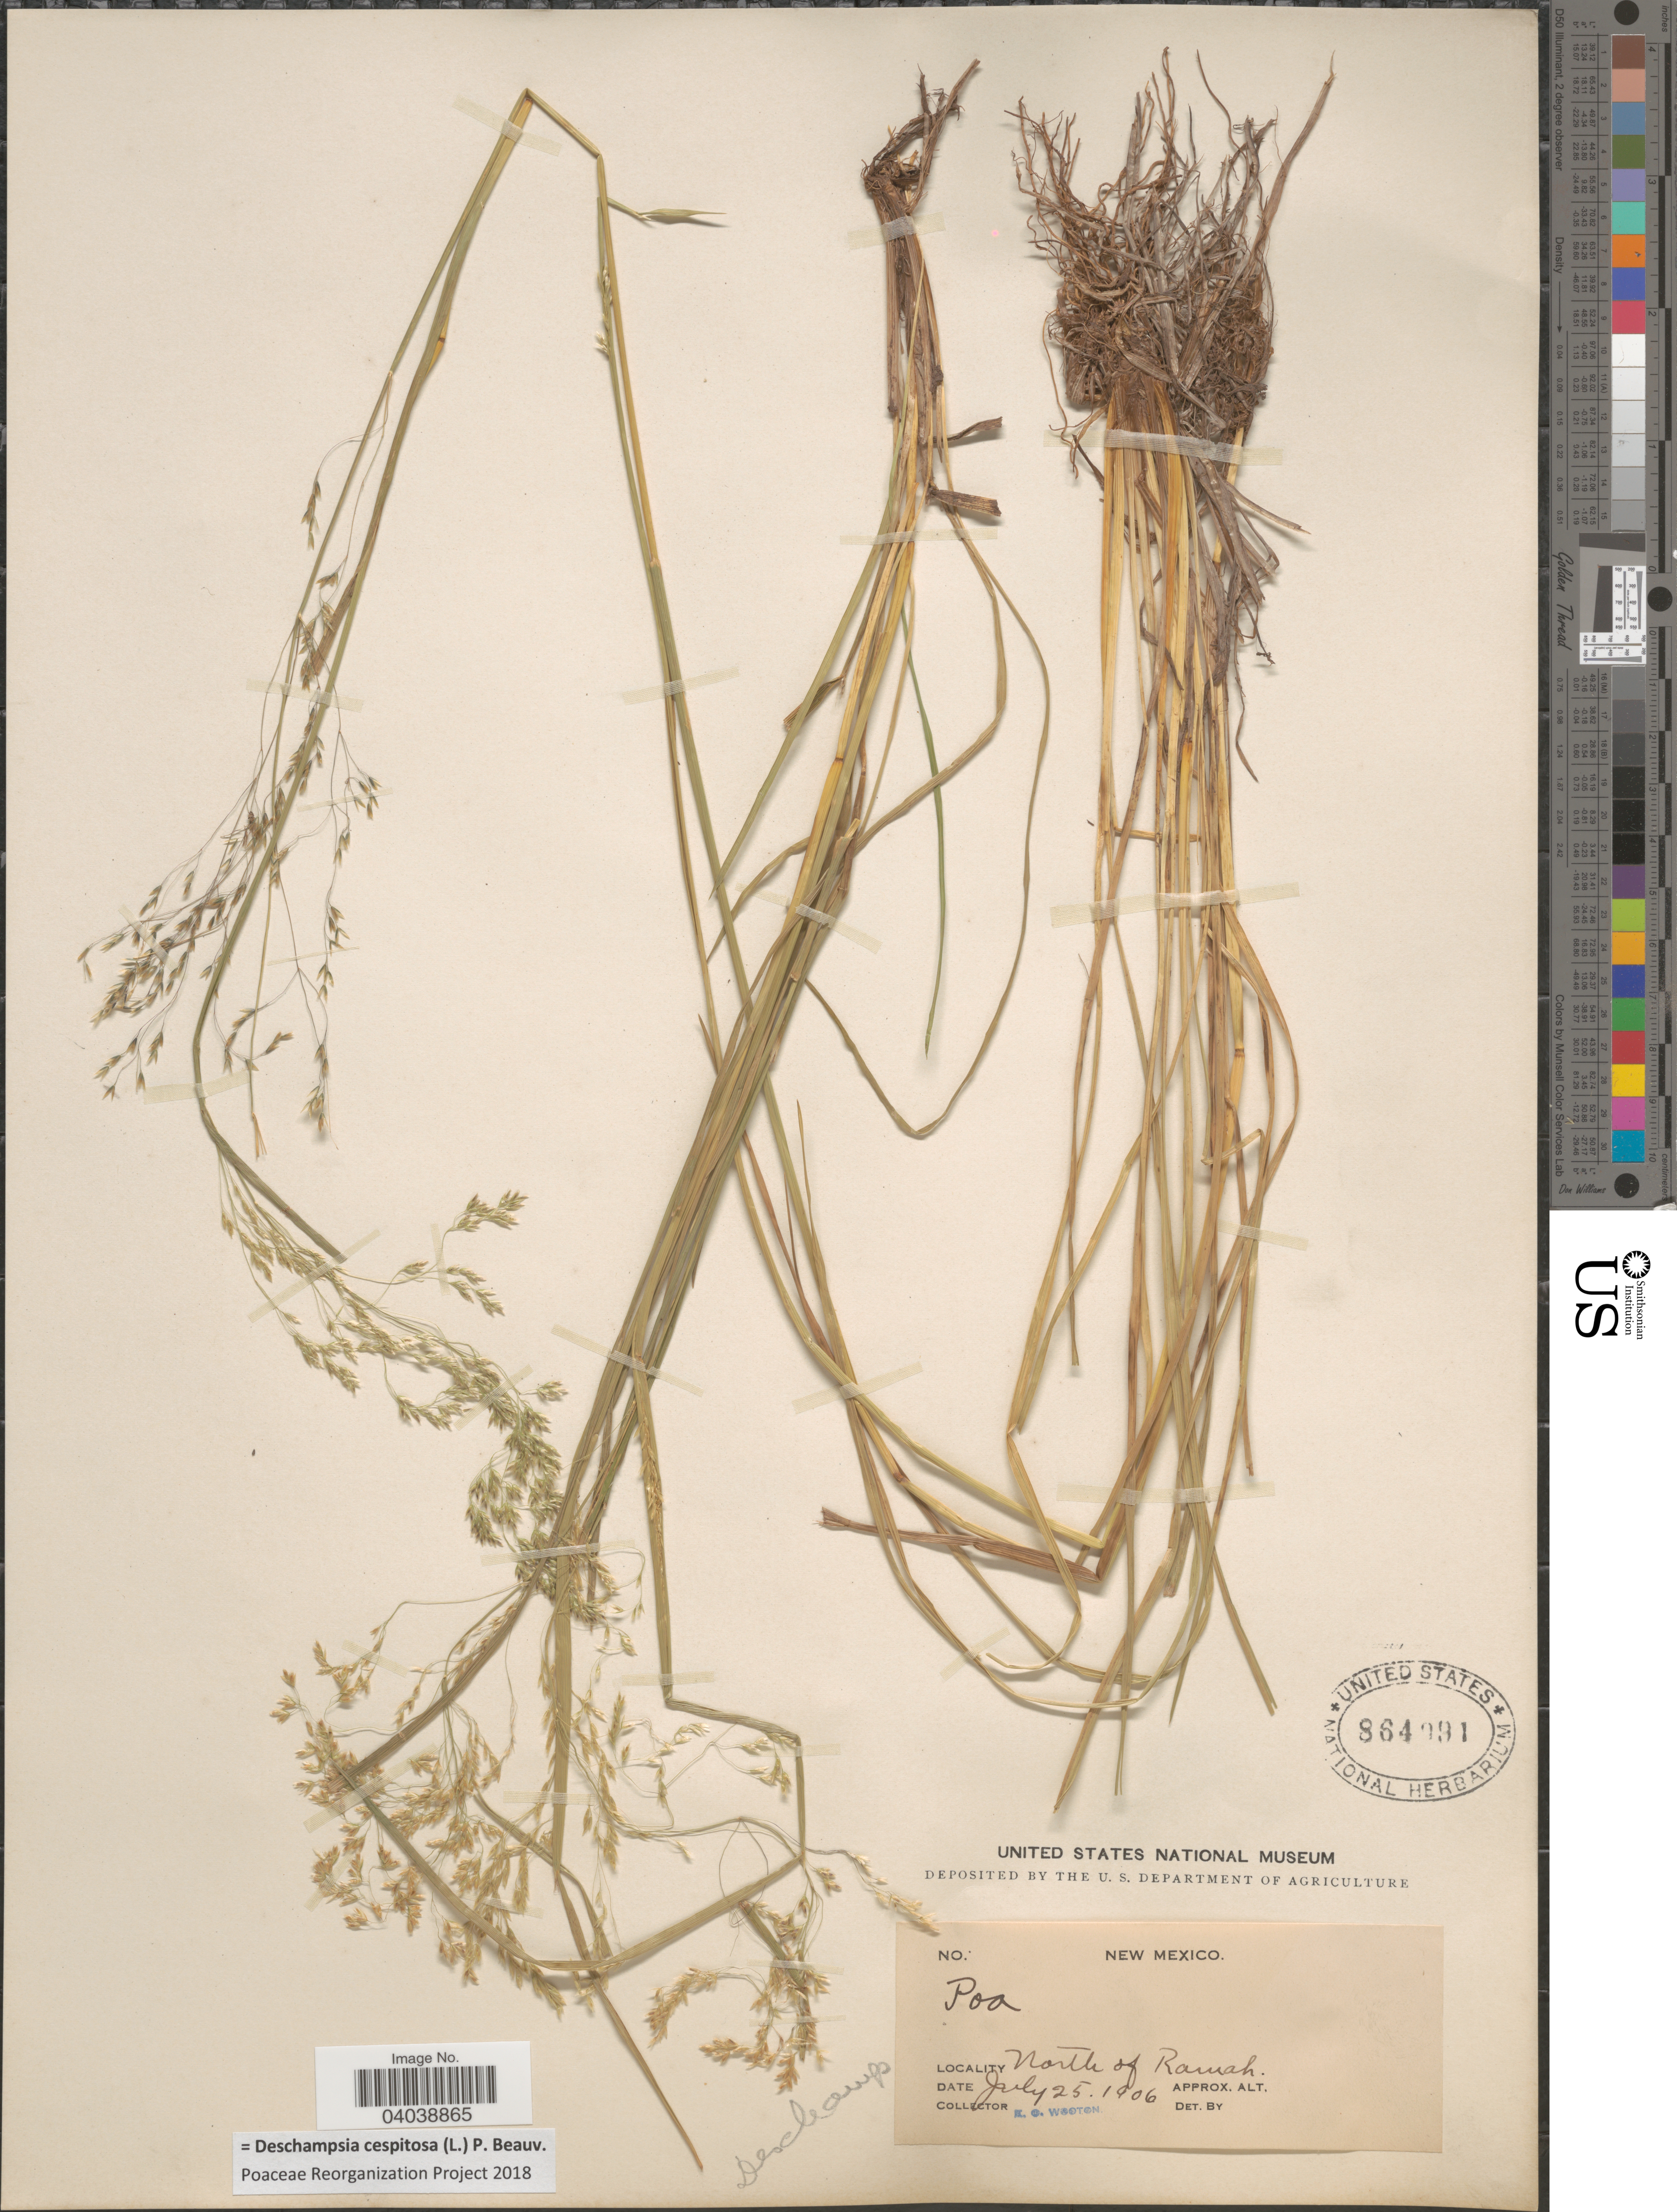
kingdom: Plantae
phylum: Tracheophyta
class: Liliopsida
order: Poales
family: Poaceae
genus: Deschampsia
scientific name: Deschampsia cespitosa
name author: (L.) P. Beauv.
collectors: E. O. Wooton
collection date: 1906-07-25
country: United States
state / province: New Mexico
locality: North of Ramah.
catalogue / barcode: US 864091